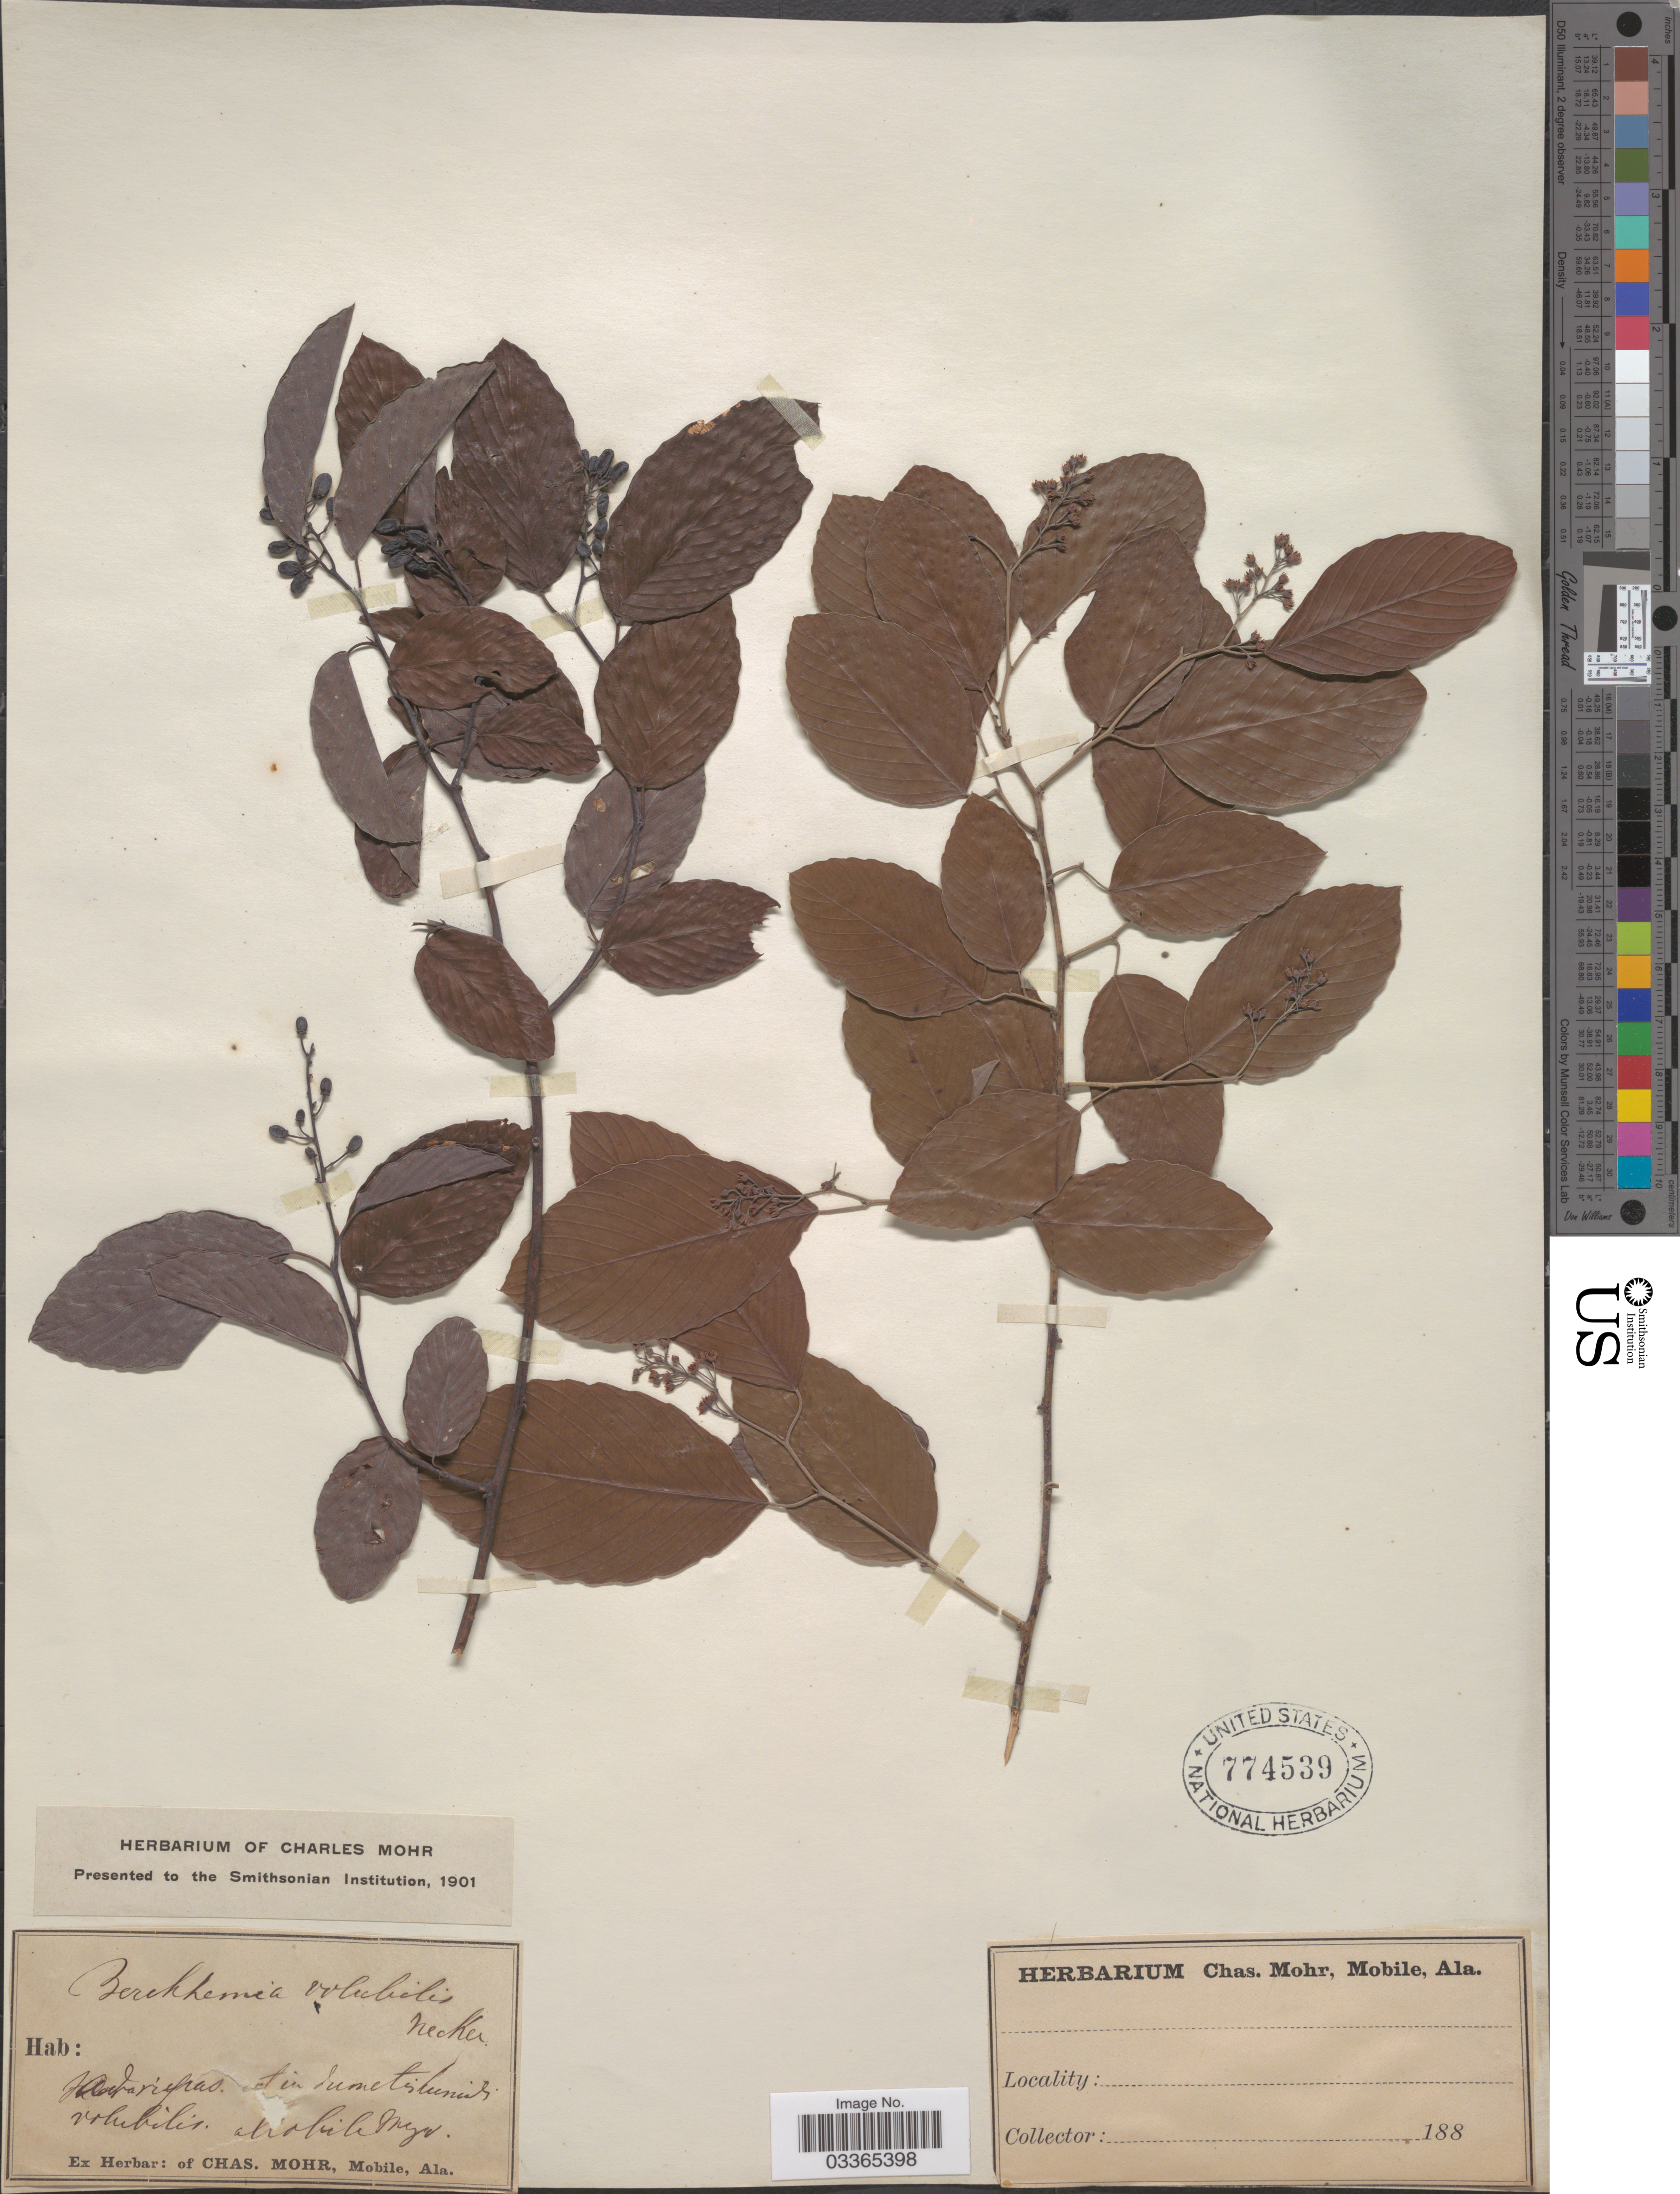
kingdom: Plantae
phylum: Tracheophyta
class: Magnoliopsida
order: Rosales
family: Rhamnaceae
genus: Berchemia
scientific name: Berchemia scandens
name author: (Hill) K. Koch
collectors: ex herb. Charles Mohr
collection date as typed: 188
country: United States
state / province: Alabama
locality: Mobile.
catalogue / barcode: US 774539